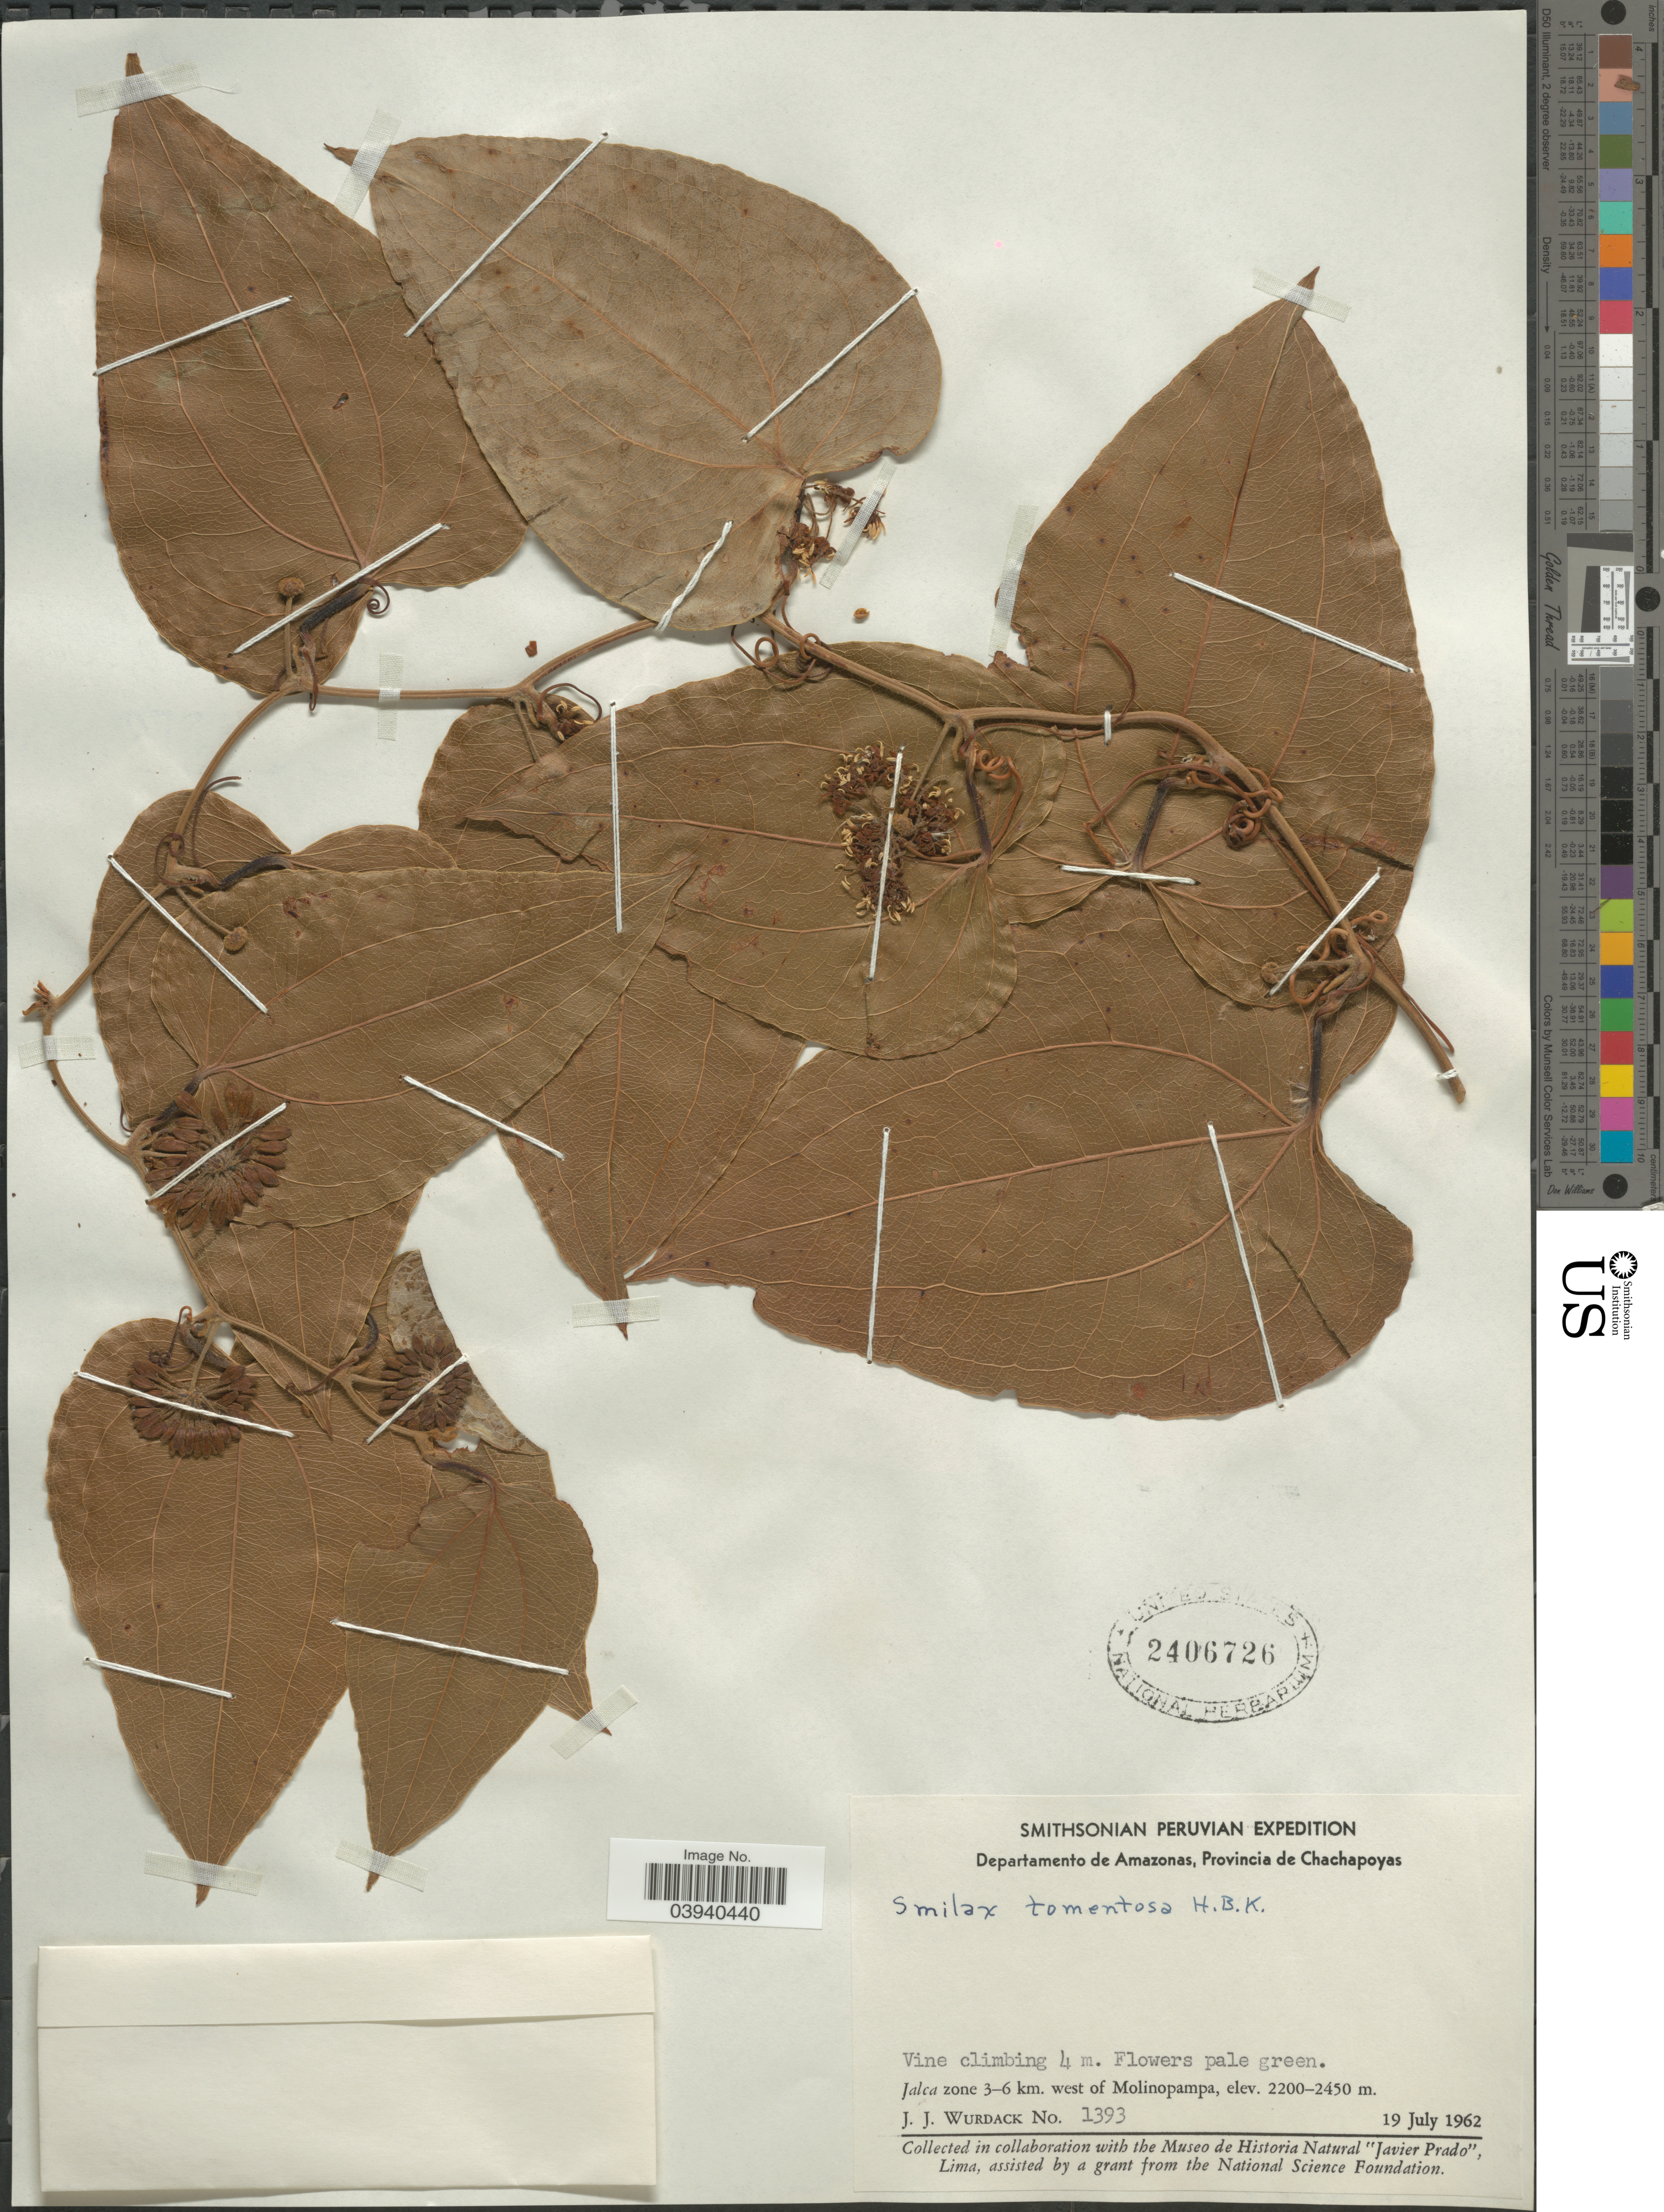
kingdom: Plantae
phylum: Tracheophyta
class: Liliopsida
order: Liliales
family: Smilacaceae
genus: Smilax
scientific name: Smilax tomentosa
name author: Kunth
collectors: J. J. Wurdack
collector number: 1393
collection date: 1962-07-19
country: Peru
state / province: Amazonas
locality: Departamento de Amazonas, Provincia de Chachapoyas. Jalca zone 3-6 km. west of Molinopampa.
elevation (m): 2200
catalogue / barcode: US 2406726